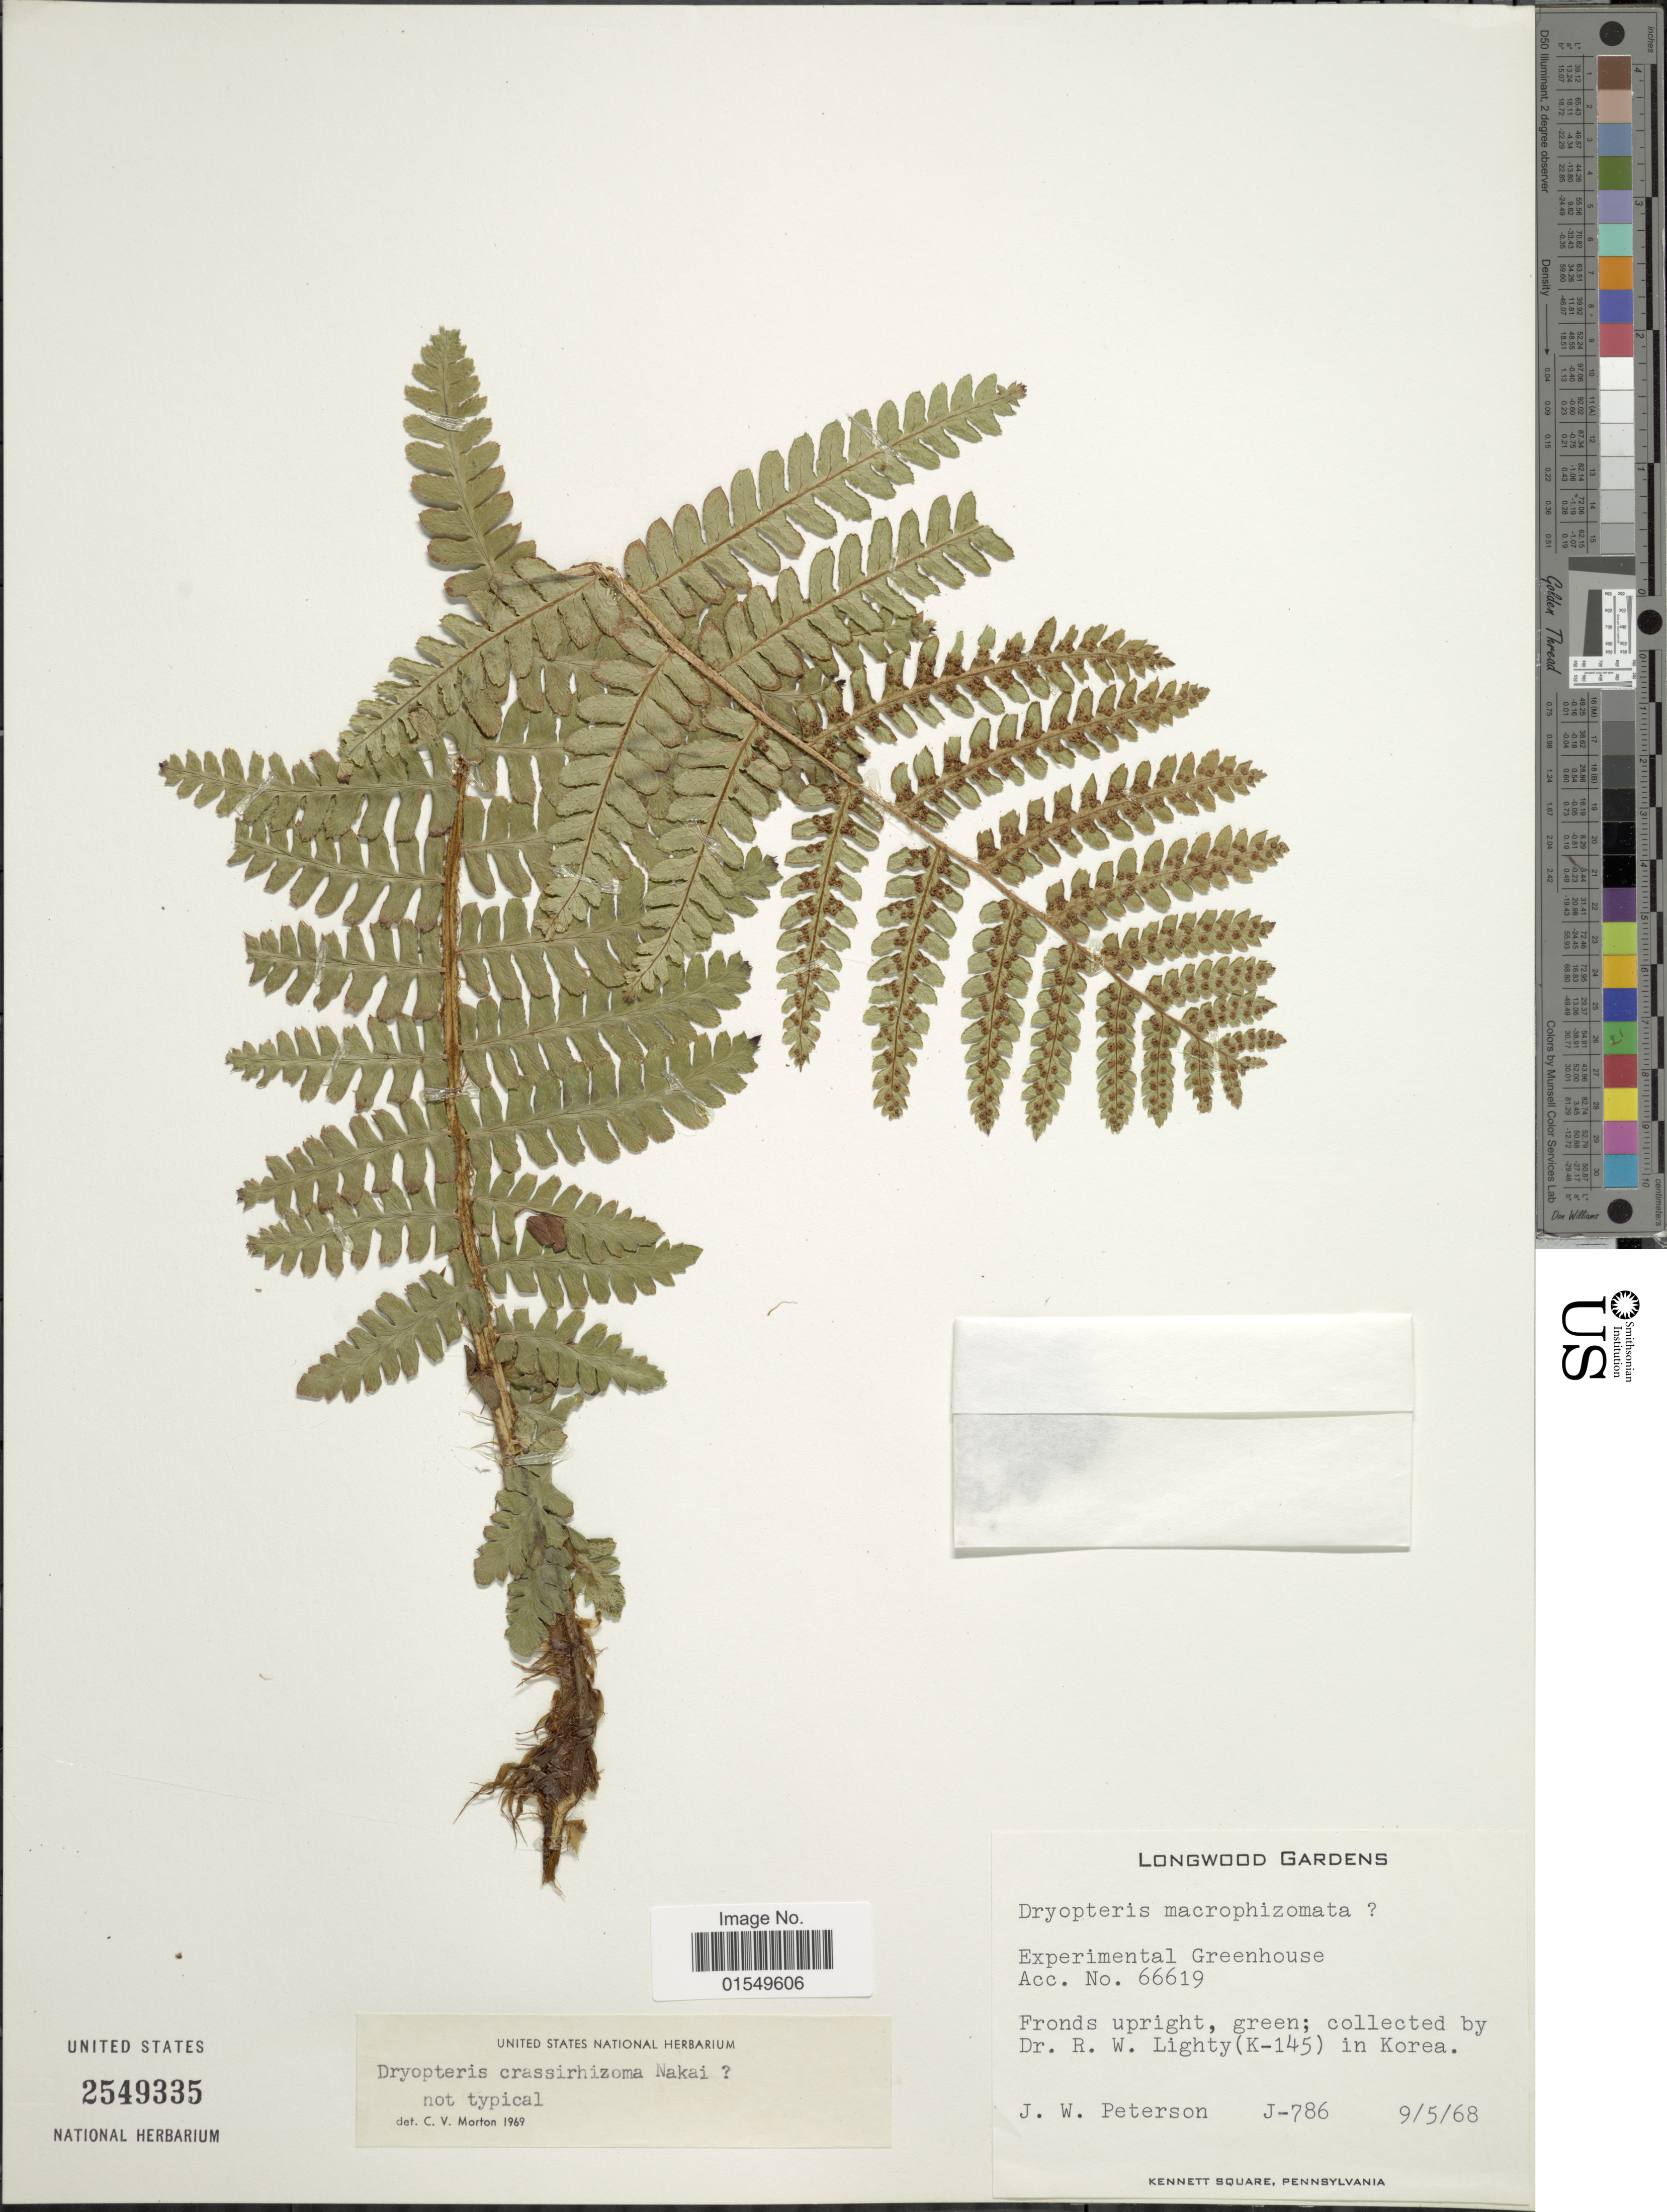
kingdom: Plantae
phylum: Tracheophyta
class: Polypodiopsida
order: Polypodiales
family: Dryopteridaceae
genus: Dryopteris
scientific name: Dryopteris crassirhizoma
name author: Nakai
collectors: J. W. Peterson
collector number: J-786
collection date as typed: Transcribed d/m/y: 9/5/68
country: United States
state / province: Pennsylvania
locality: Longwood Gardens, Greenhouse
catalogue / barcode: US 2549335